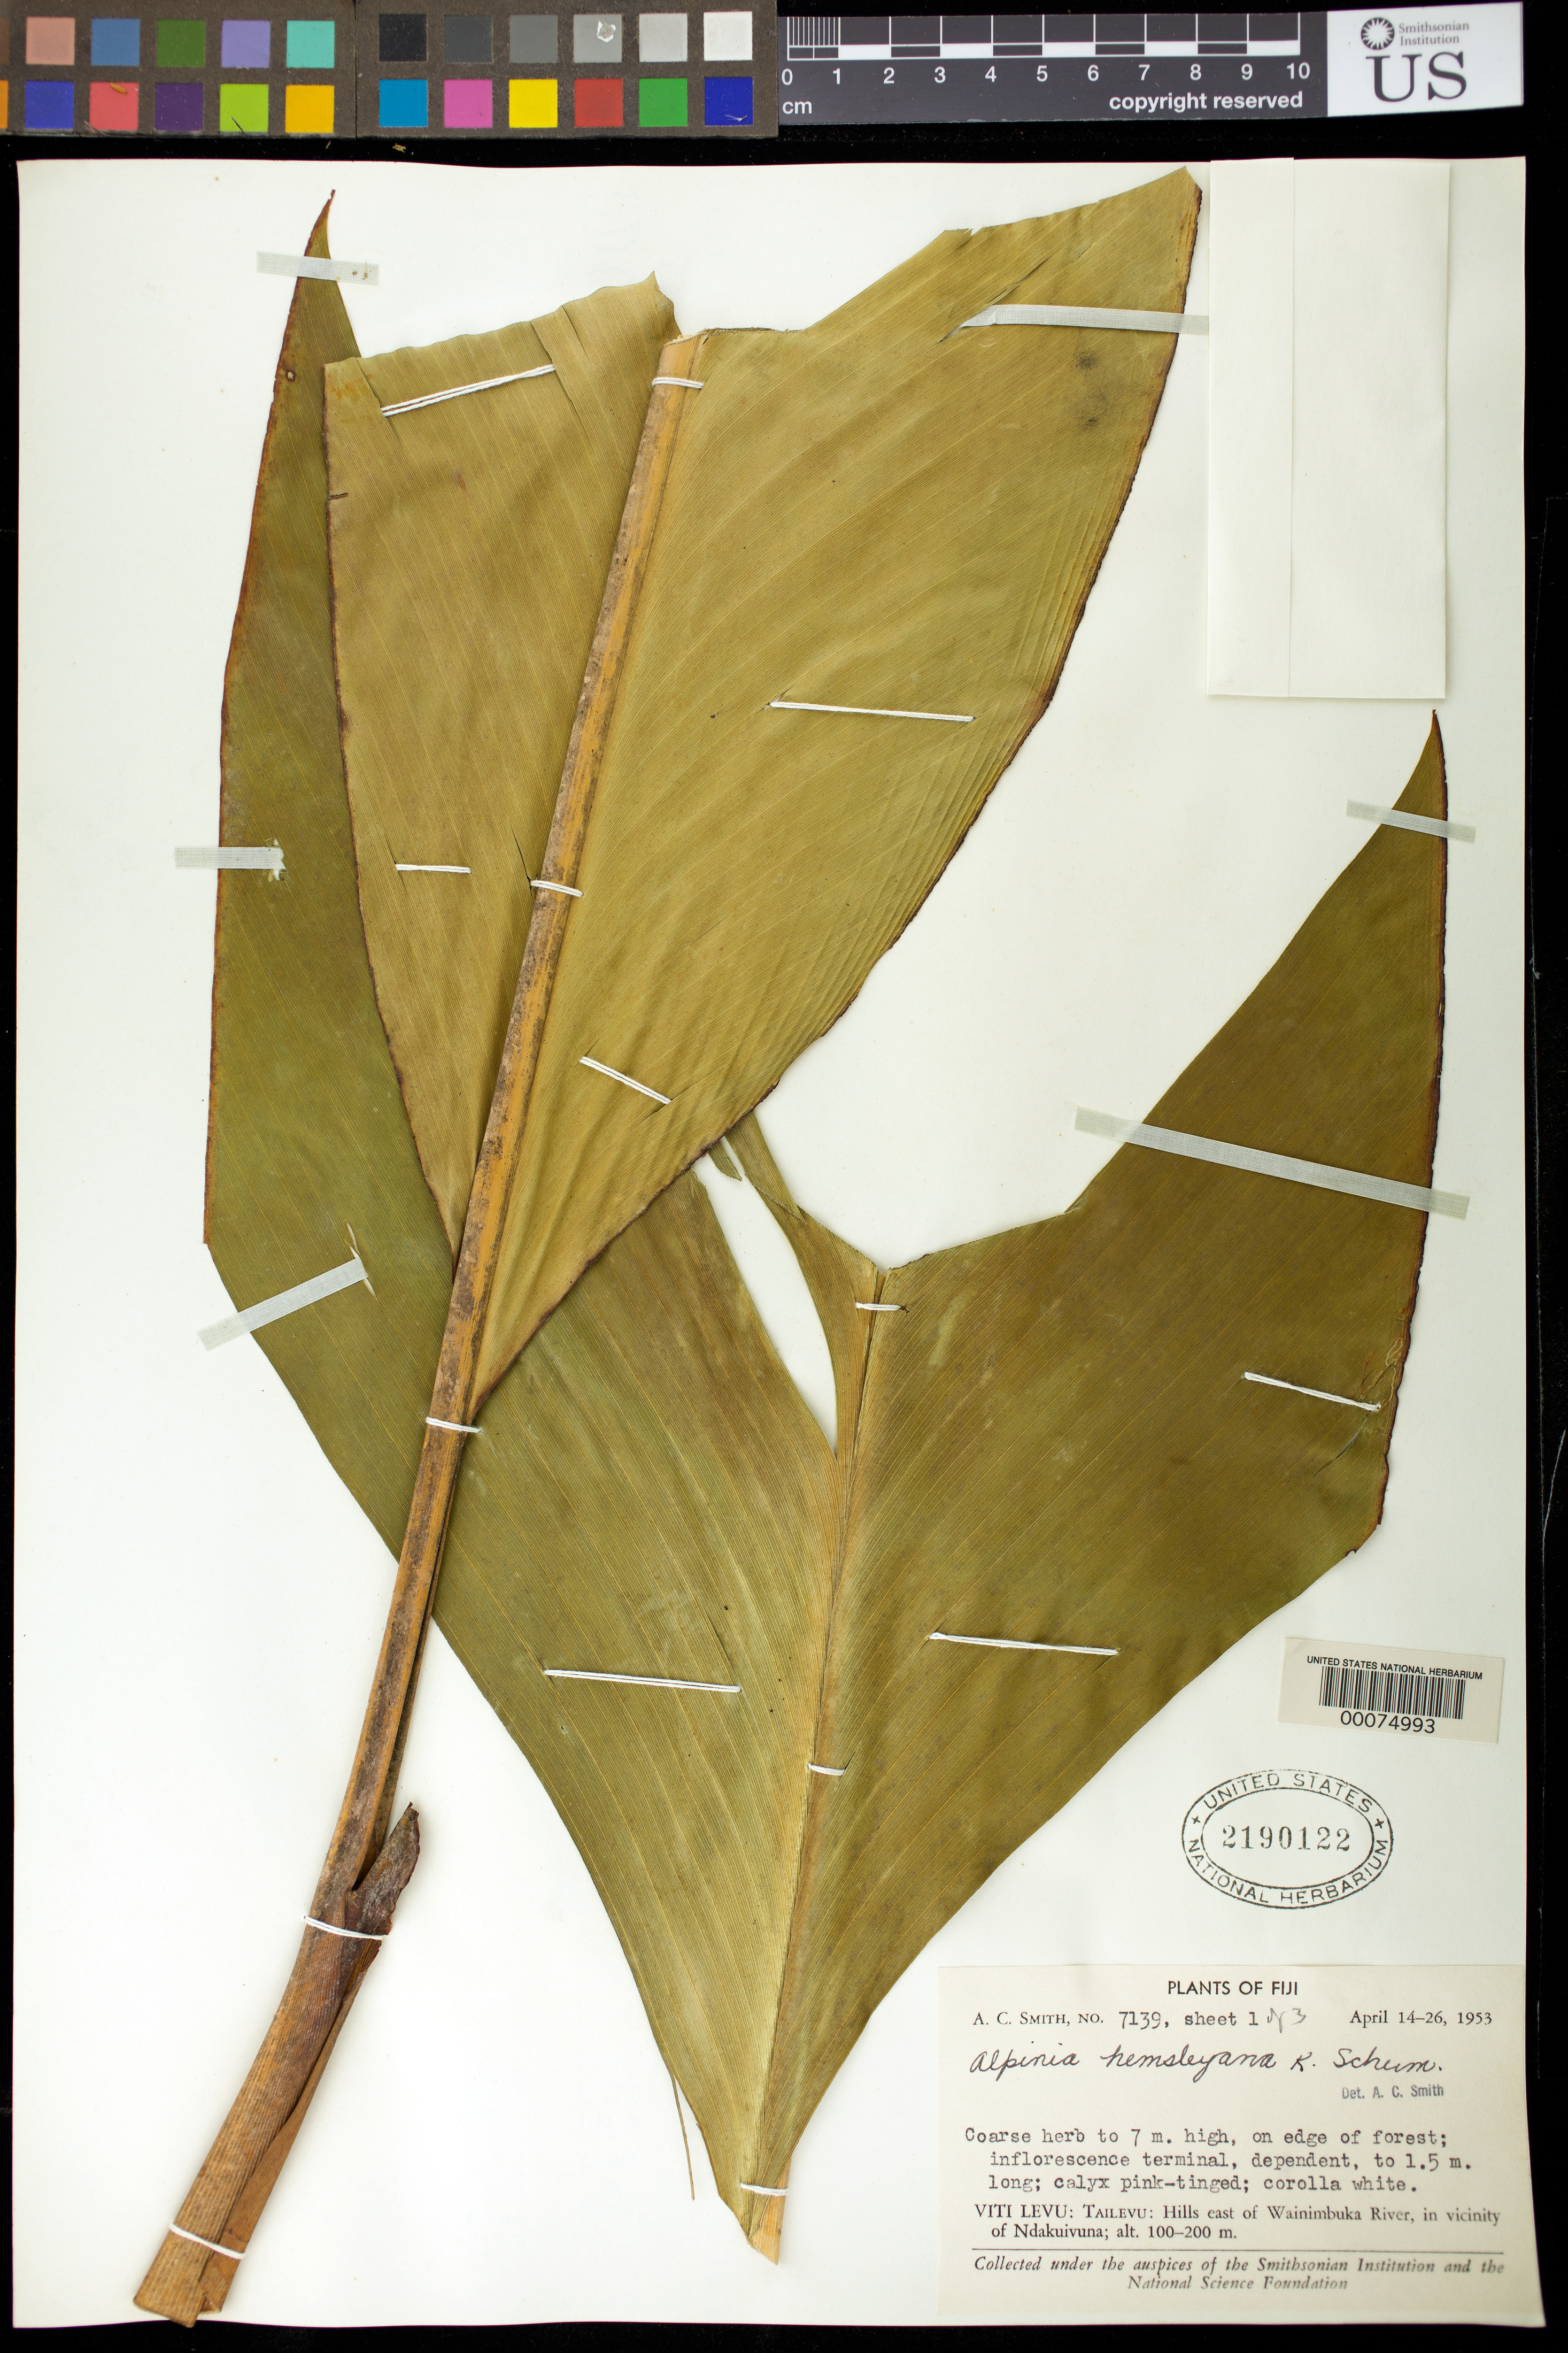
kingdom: Plantae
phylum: Tracheophyta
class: Liliopsida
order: Zingiberales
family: Zingiberaceae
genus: Alpinia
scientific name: Alpinia hemsleyana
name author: K. Schum.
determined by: Smith, A. C.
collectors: A. C. Smith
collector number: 7139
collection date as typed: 14 Apr 1953 to 26 Apr 1953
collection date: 1953-04-14/1953-04-26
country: Fiji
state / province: Central Division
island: Viti Levu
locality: Tailevu, hills E of Wainimbuka River, in vicinity of Ndakuivuna, Tailevu.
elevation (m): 100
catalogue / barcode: US 2190122